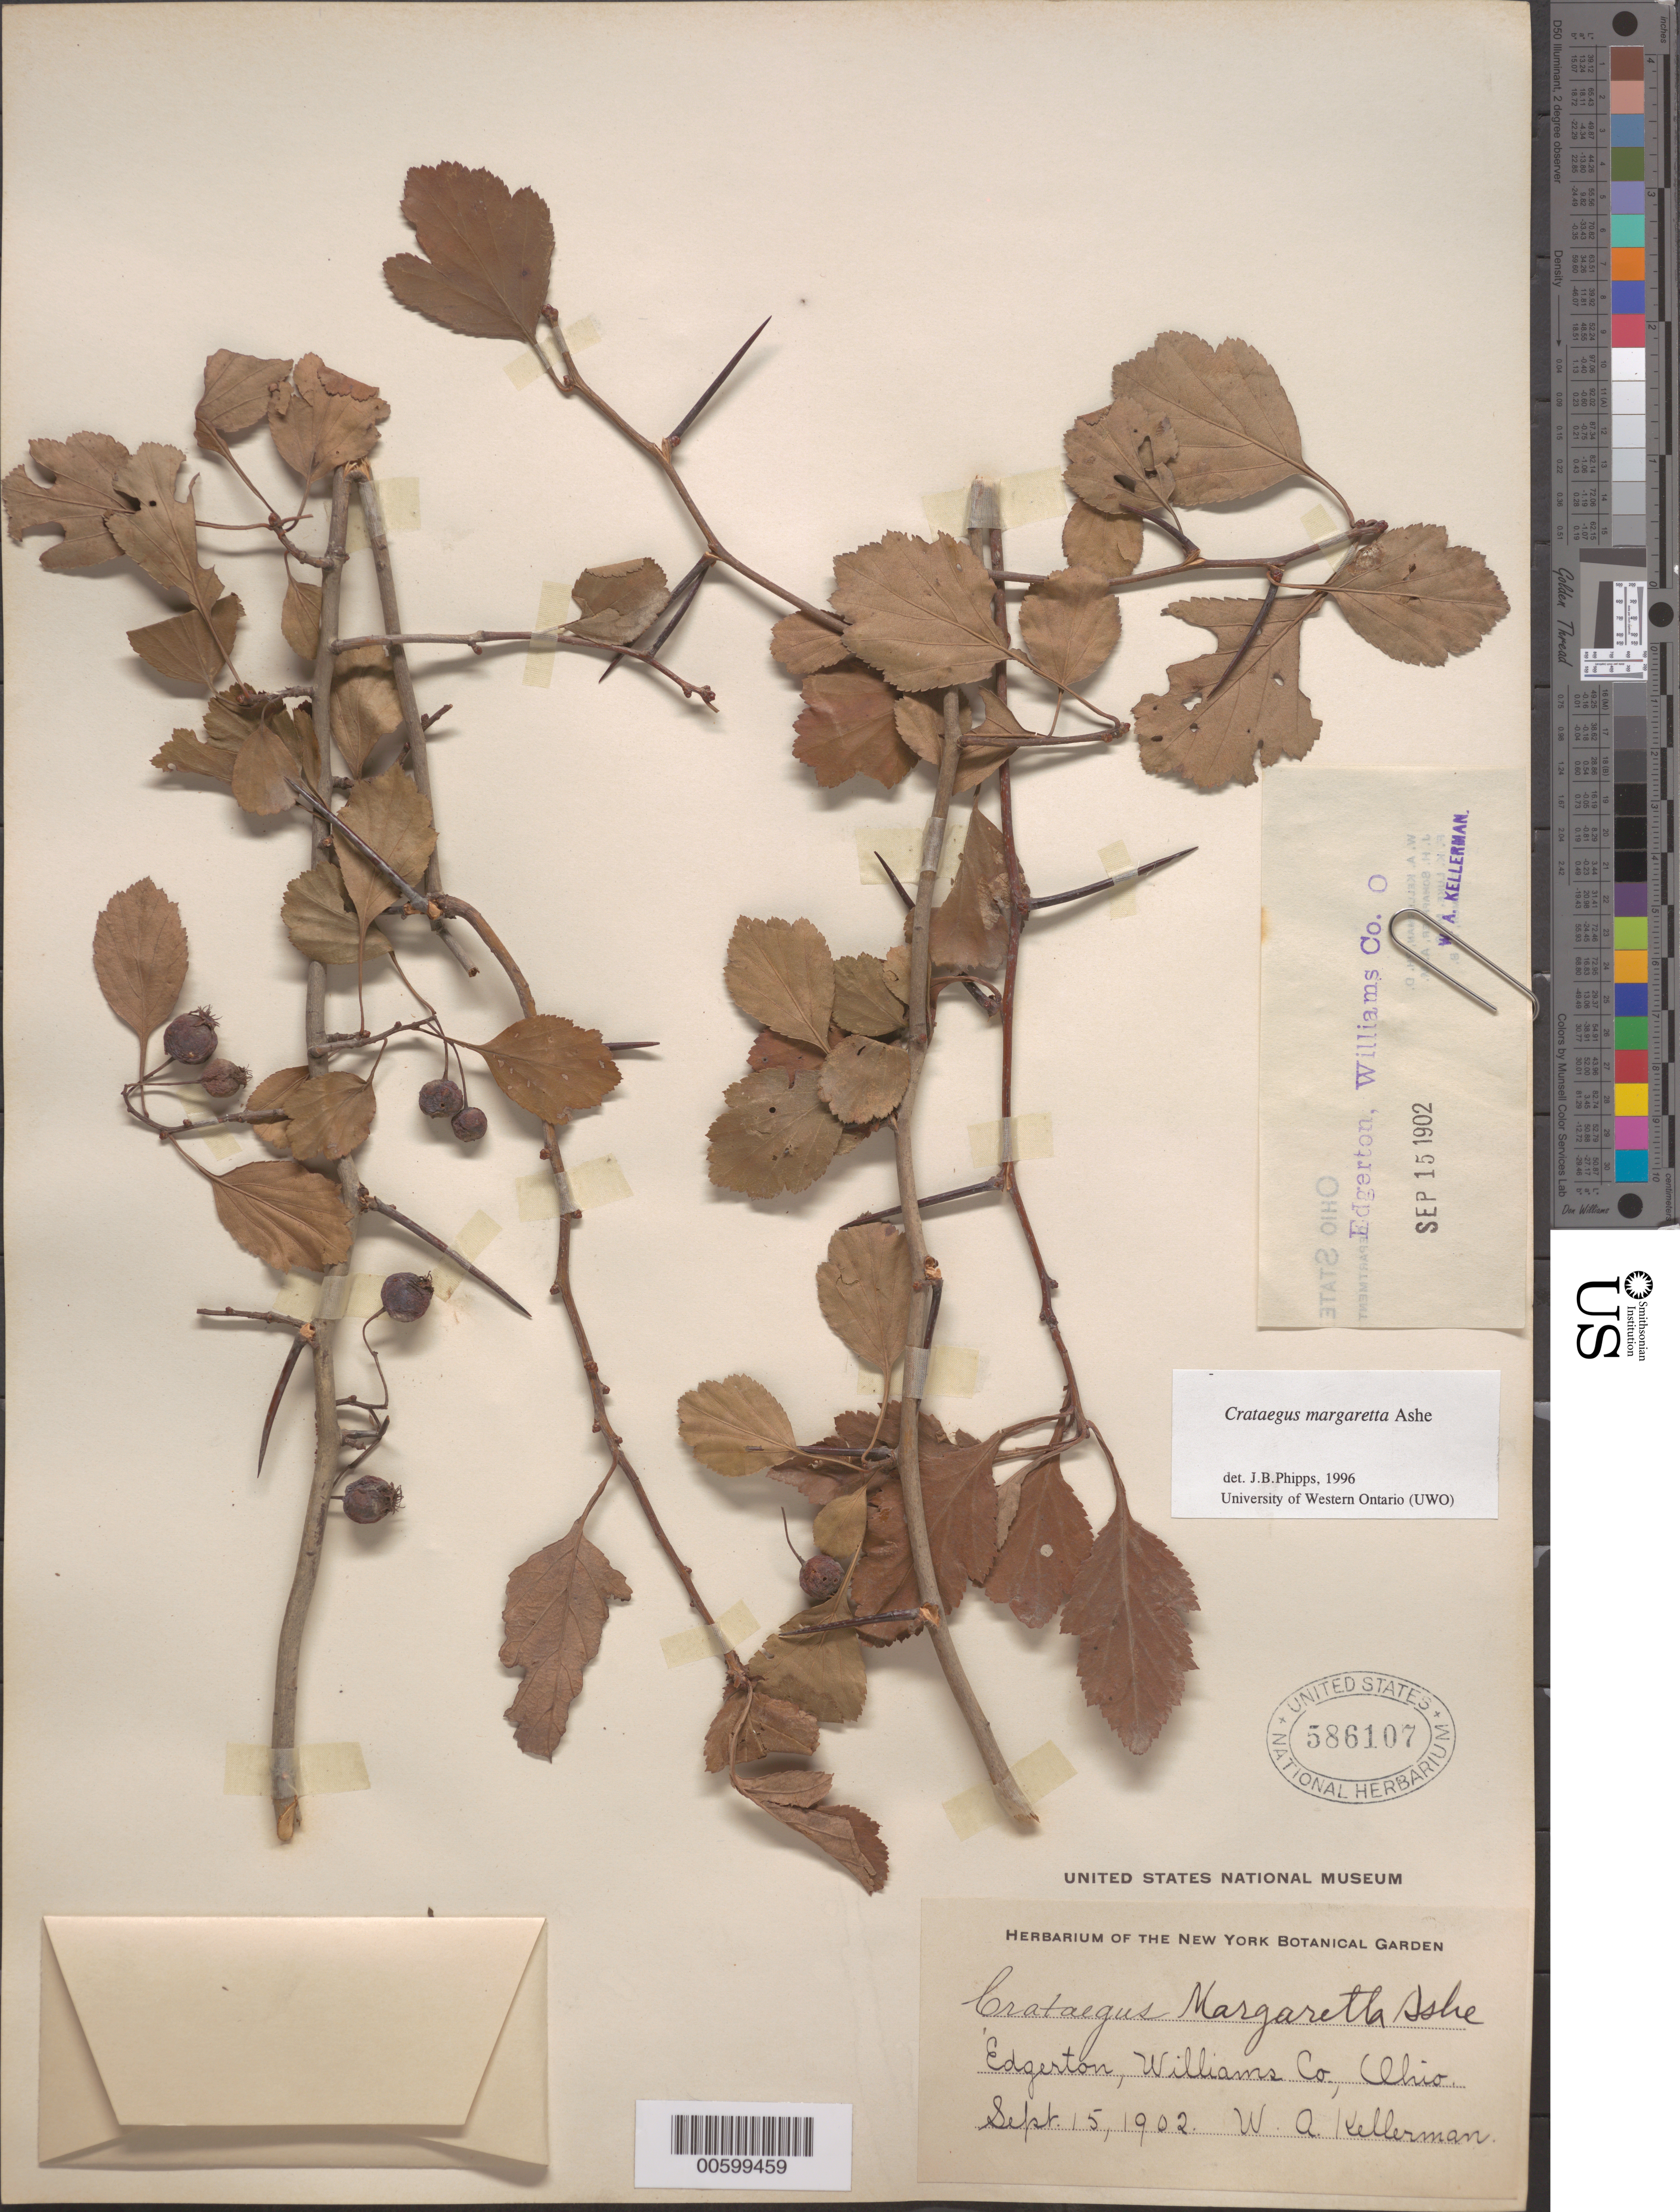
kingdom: Plantae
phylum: Tracheophyta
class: Magnoliopsida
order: Rosales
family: Rosaceae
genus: Crataegus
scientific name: Crataegus margarettae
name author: Ashe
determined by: Phipps, James B., (UWO), University of Western Ontario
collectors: W. A. Kellerman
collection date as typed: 15 Sep 1902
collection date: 1902-09-15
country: United States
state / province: Ohio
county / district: Williams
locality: Edgarton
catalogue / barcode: US 586107